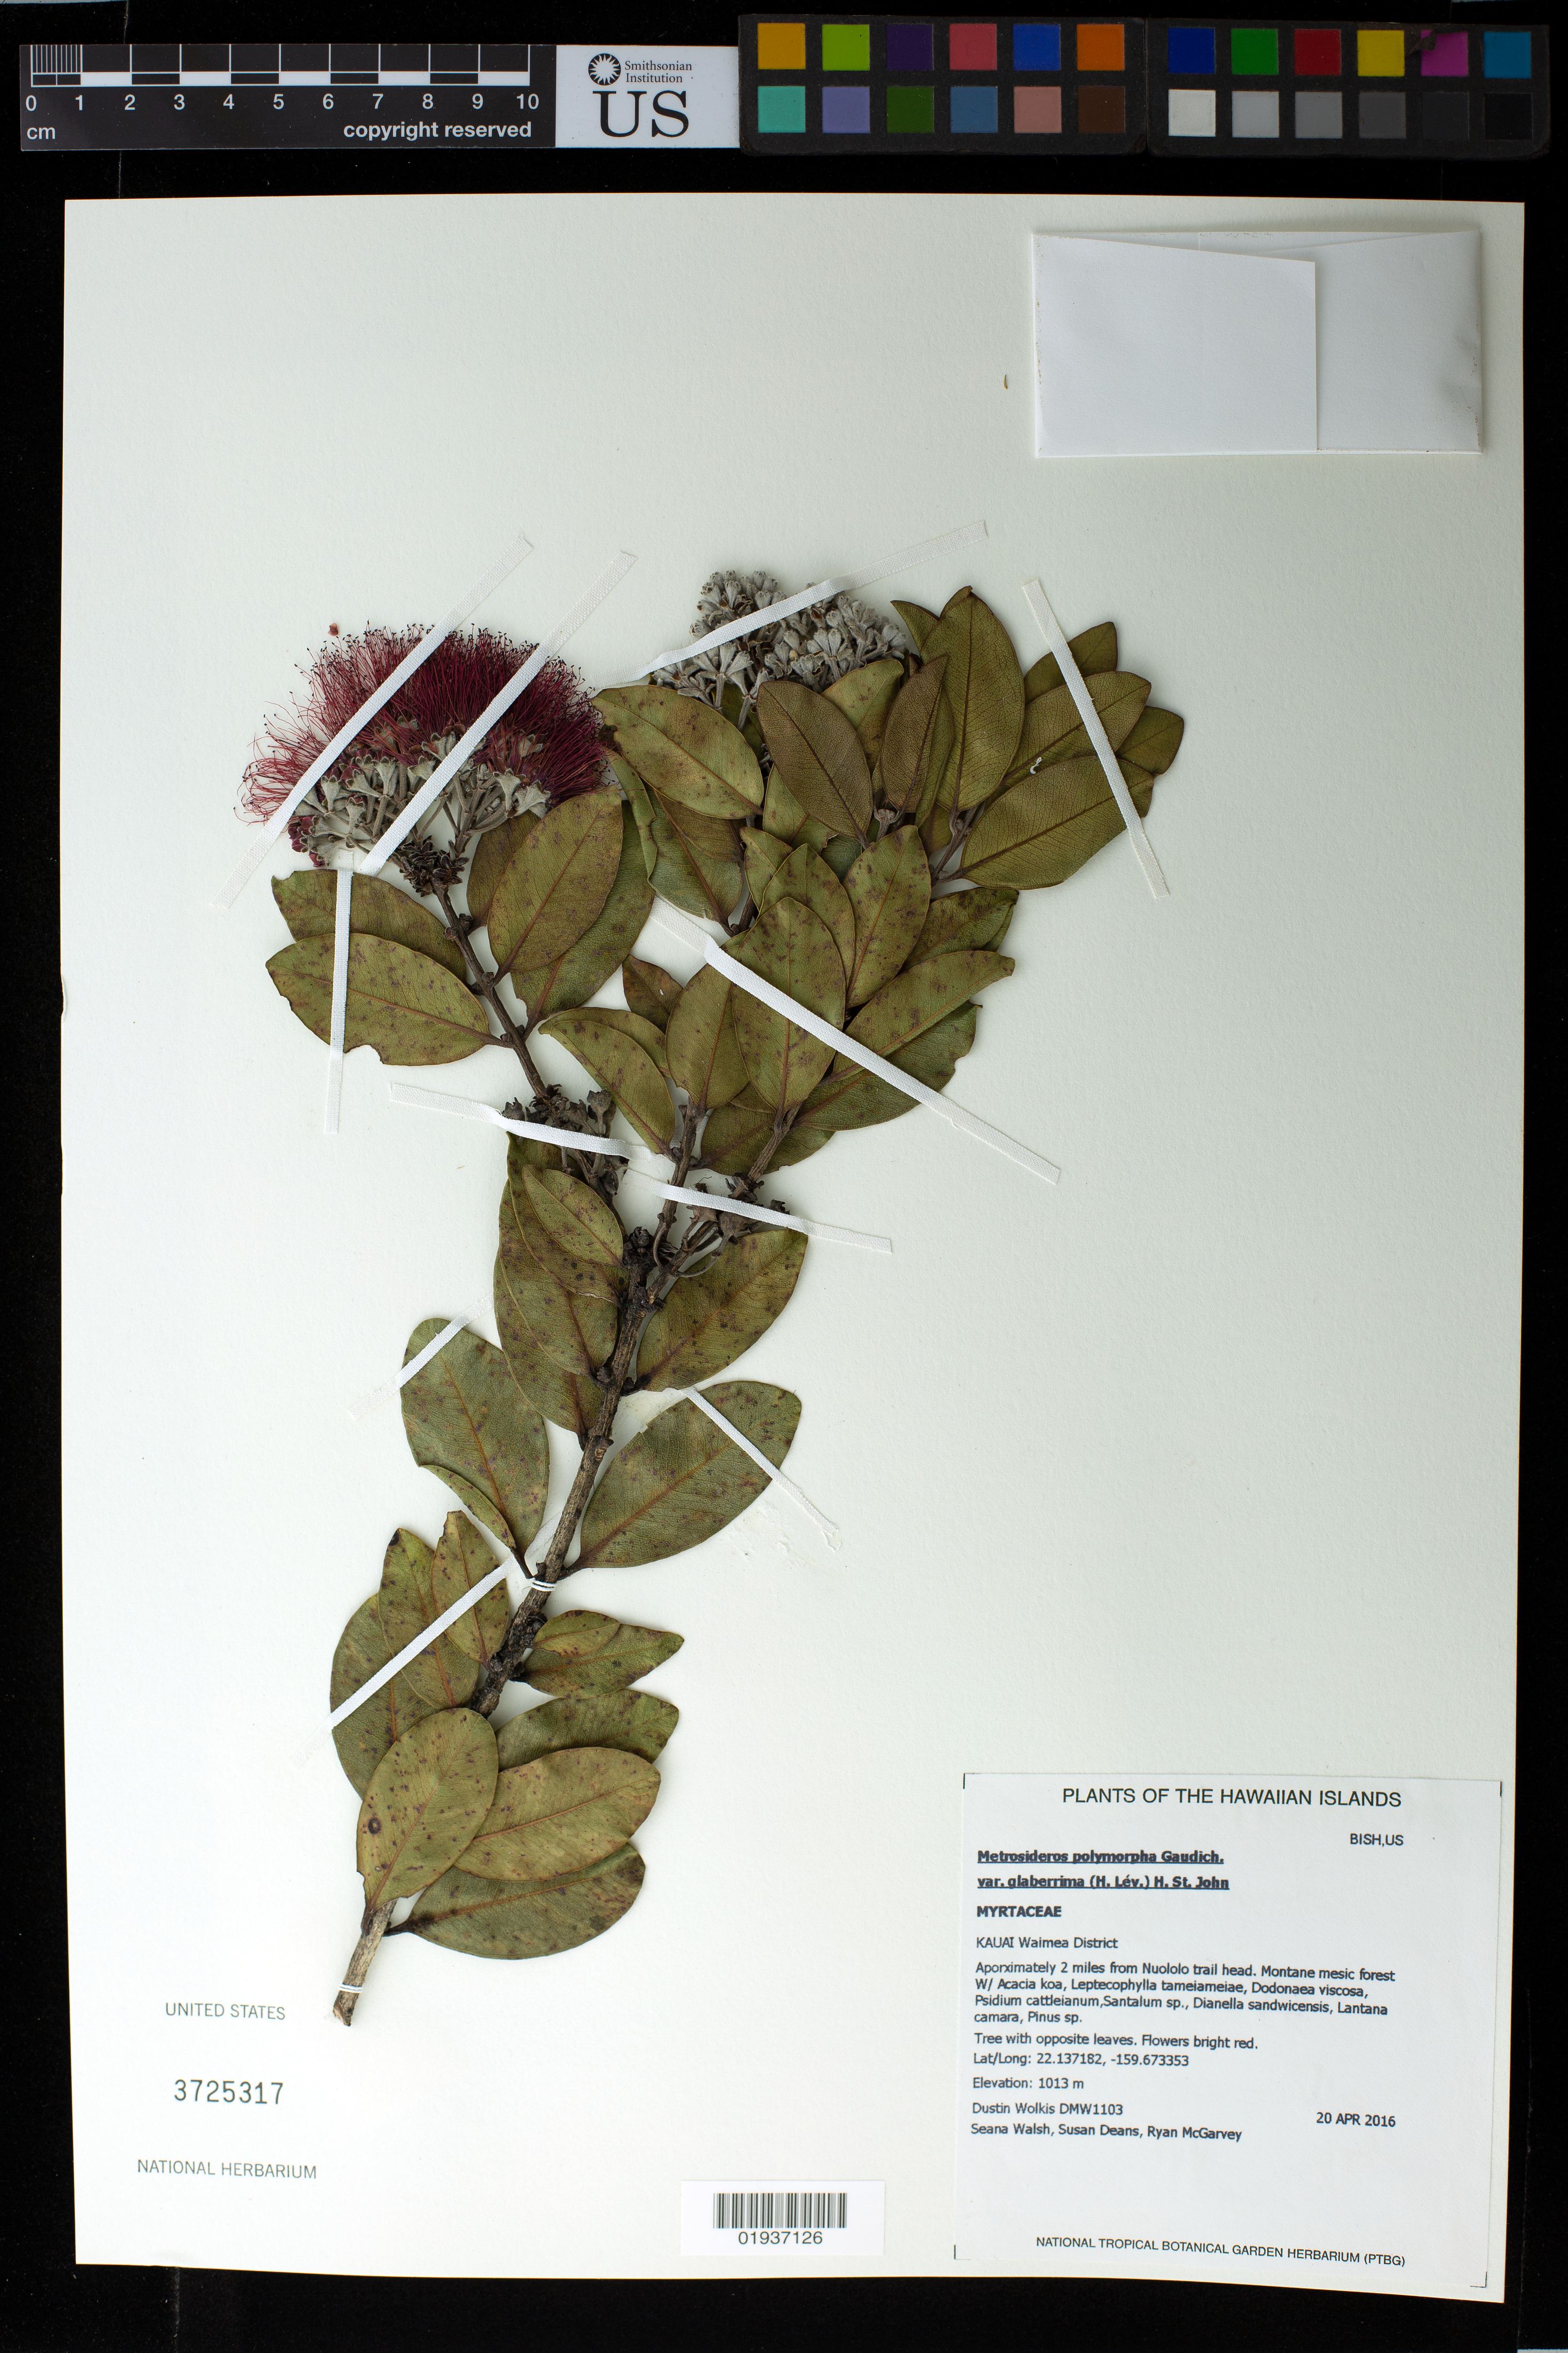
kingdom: Plantae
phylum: Tracheophyta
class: Magnoliopsida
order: Myrtales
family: Myrtaceae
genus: Metrosideros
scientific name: Metrosideros polymorpha var. glaberrima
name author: (H. Lév.) H. St. John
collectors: D. Wolkis, S. Walsh, S. Deans & R. McGarvey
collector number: DMW1103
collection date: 2016-04-20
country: United States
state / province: Hawaii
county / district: Kauai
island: Kaua'i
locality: Waimea District, approximately 2 miles from Nuololo trail head.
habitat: Montane mesic forest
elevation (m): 1013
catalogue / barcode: US 3725317